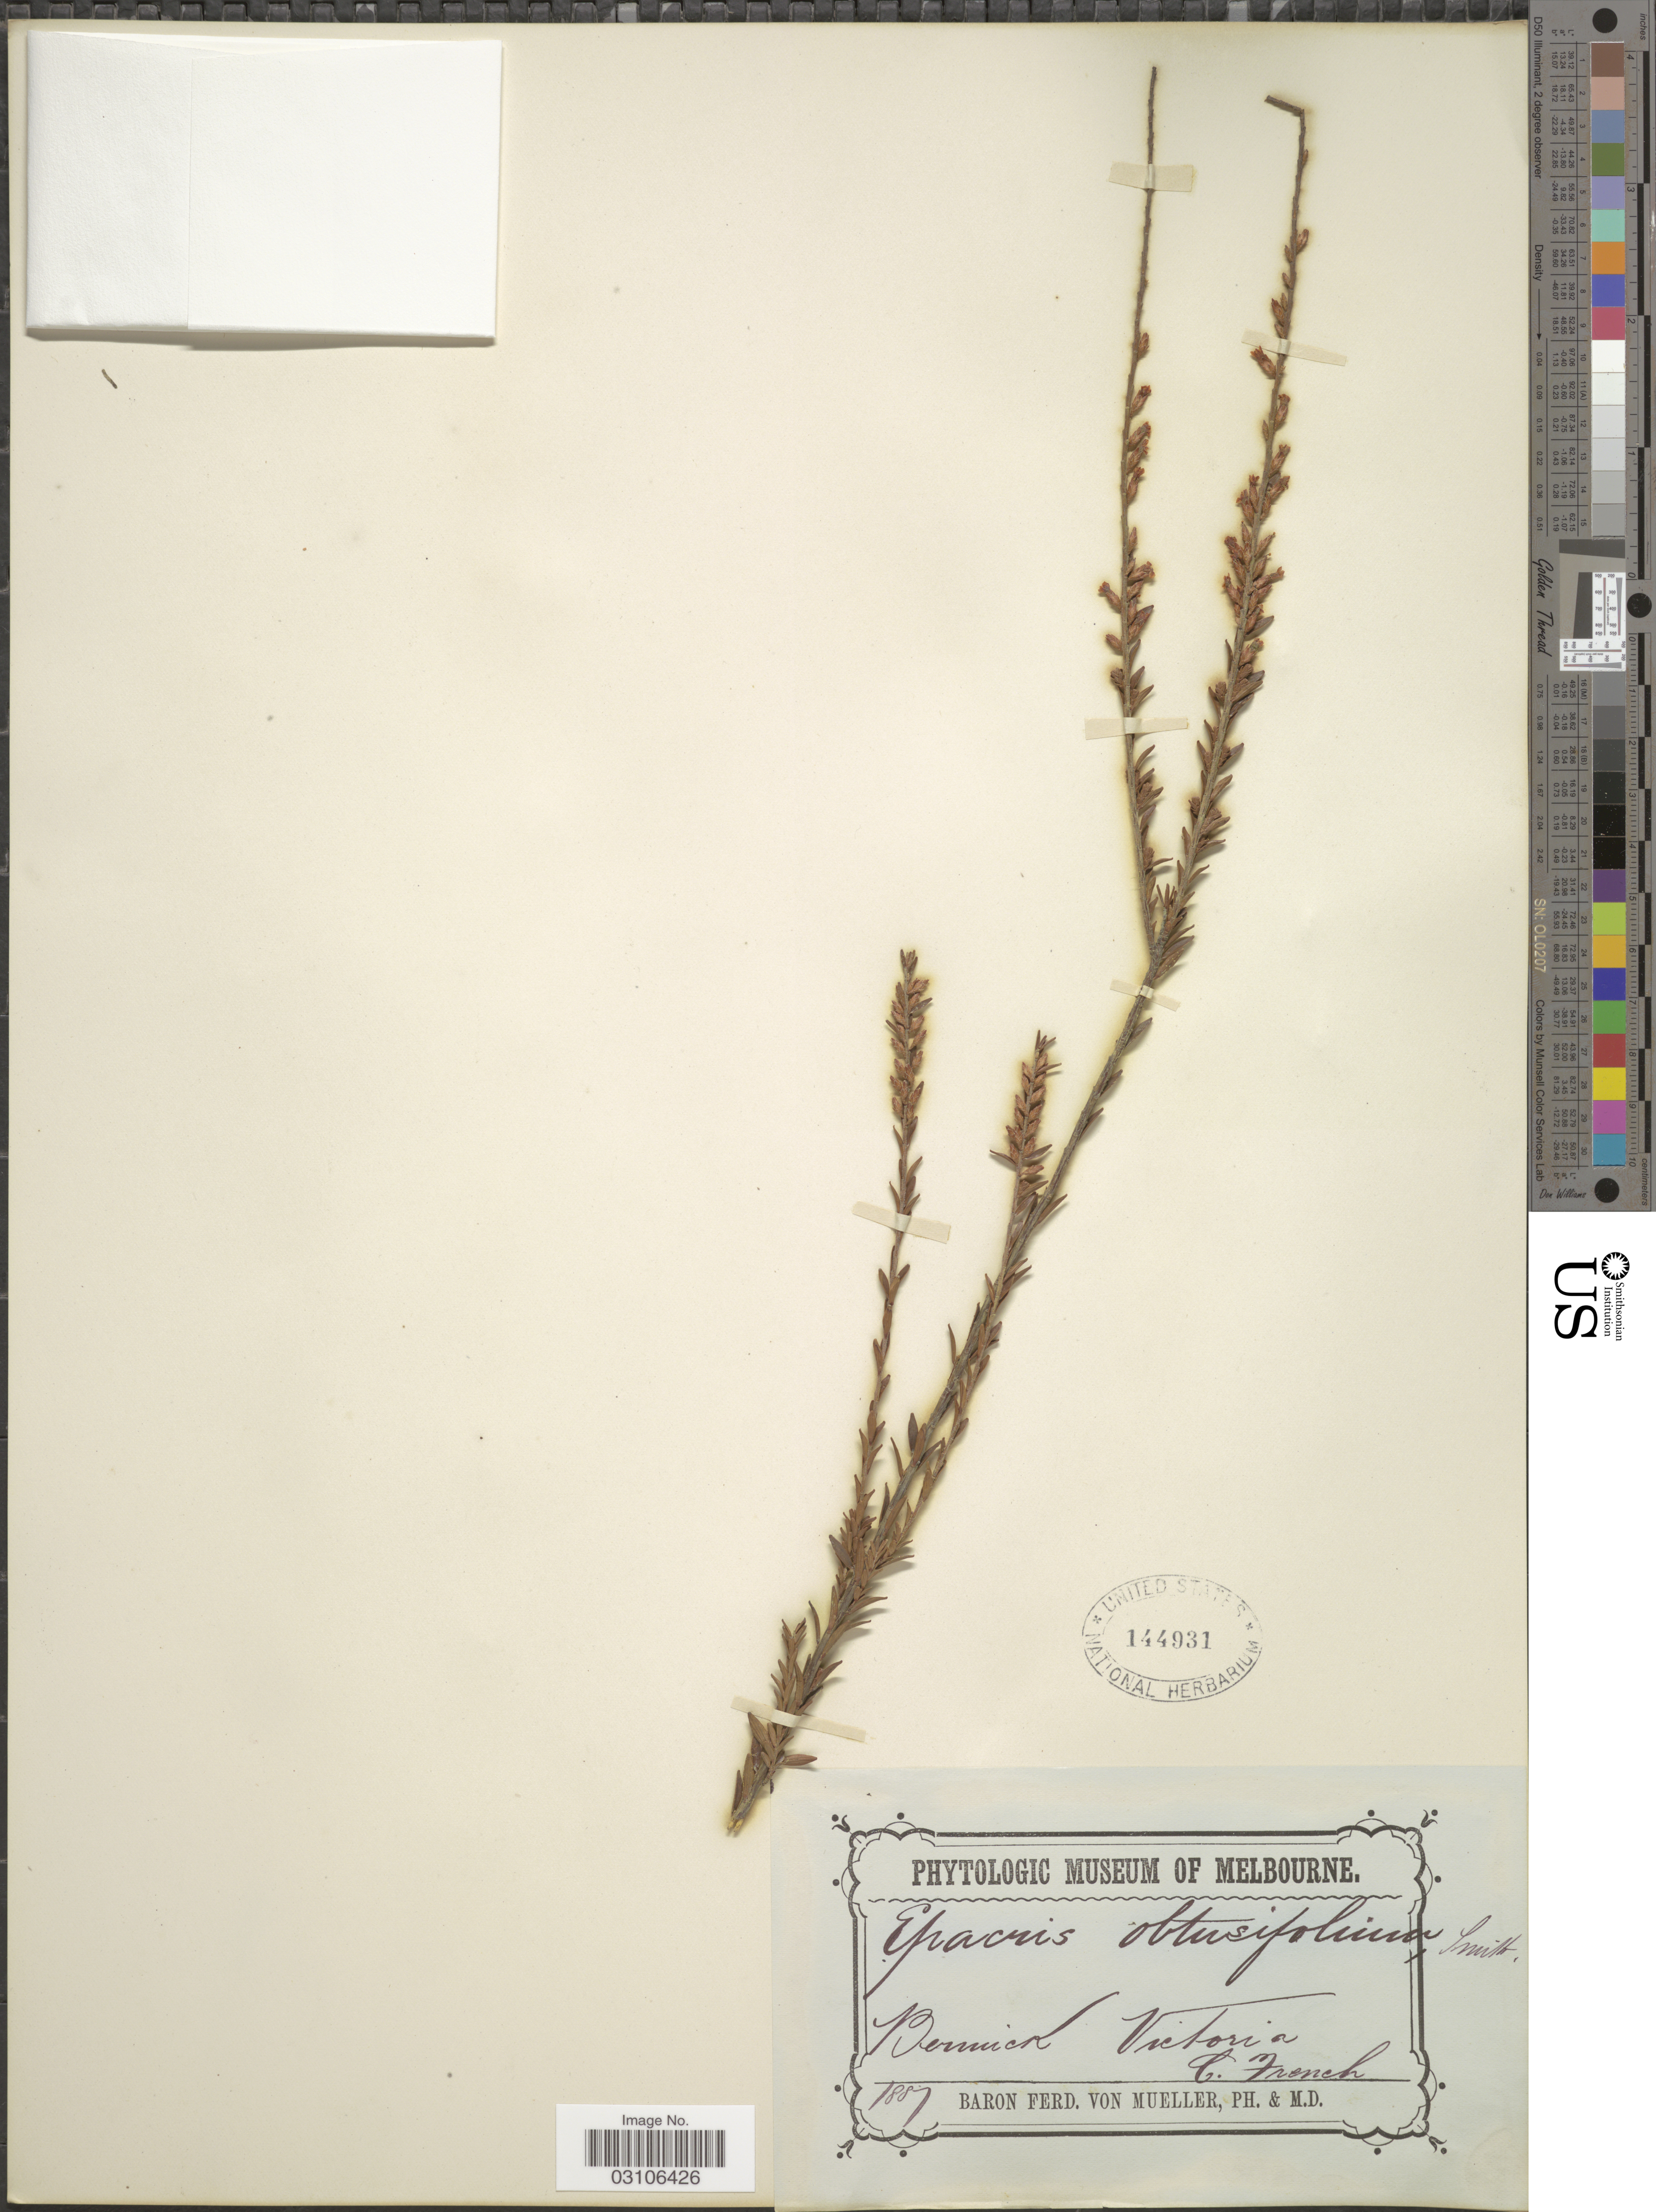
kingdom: Plantae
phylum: Tracheophyta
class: Magnoliopsida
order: Ericales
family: Ericaceae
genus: Epacris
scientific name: Epacris obtusifolia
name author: Sm.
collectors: C. French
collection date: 1887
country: Australia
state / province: Victoria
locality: Berwick, Victoria.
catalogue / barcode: US 144931